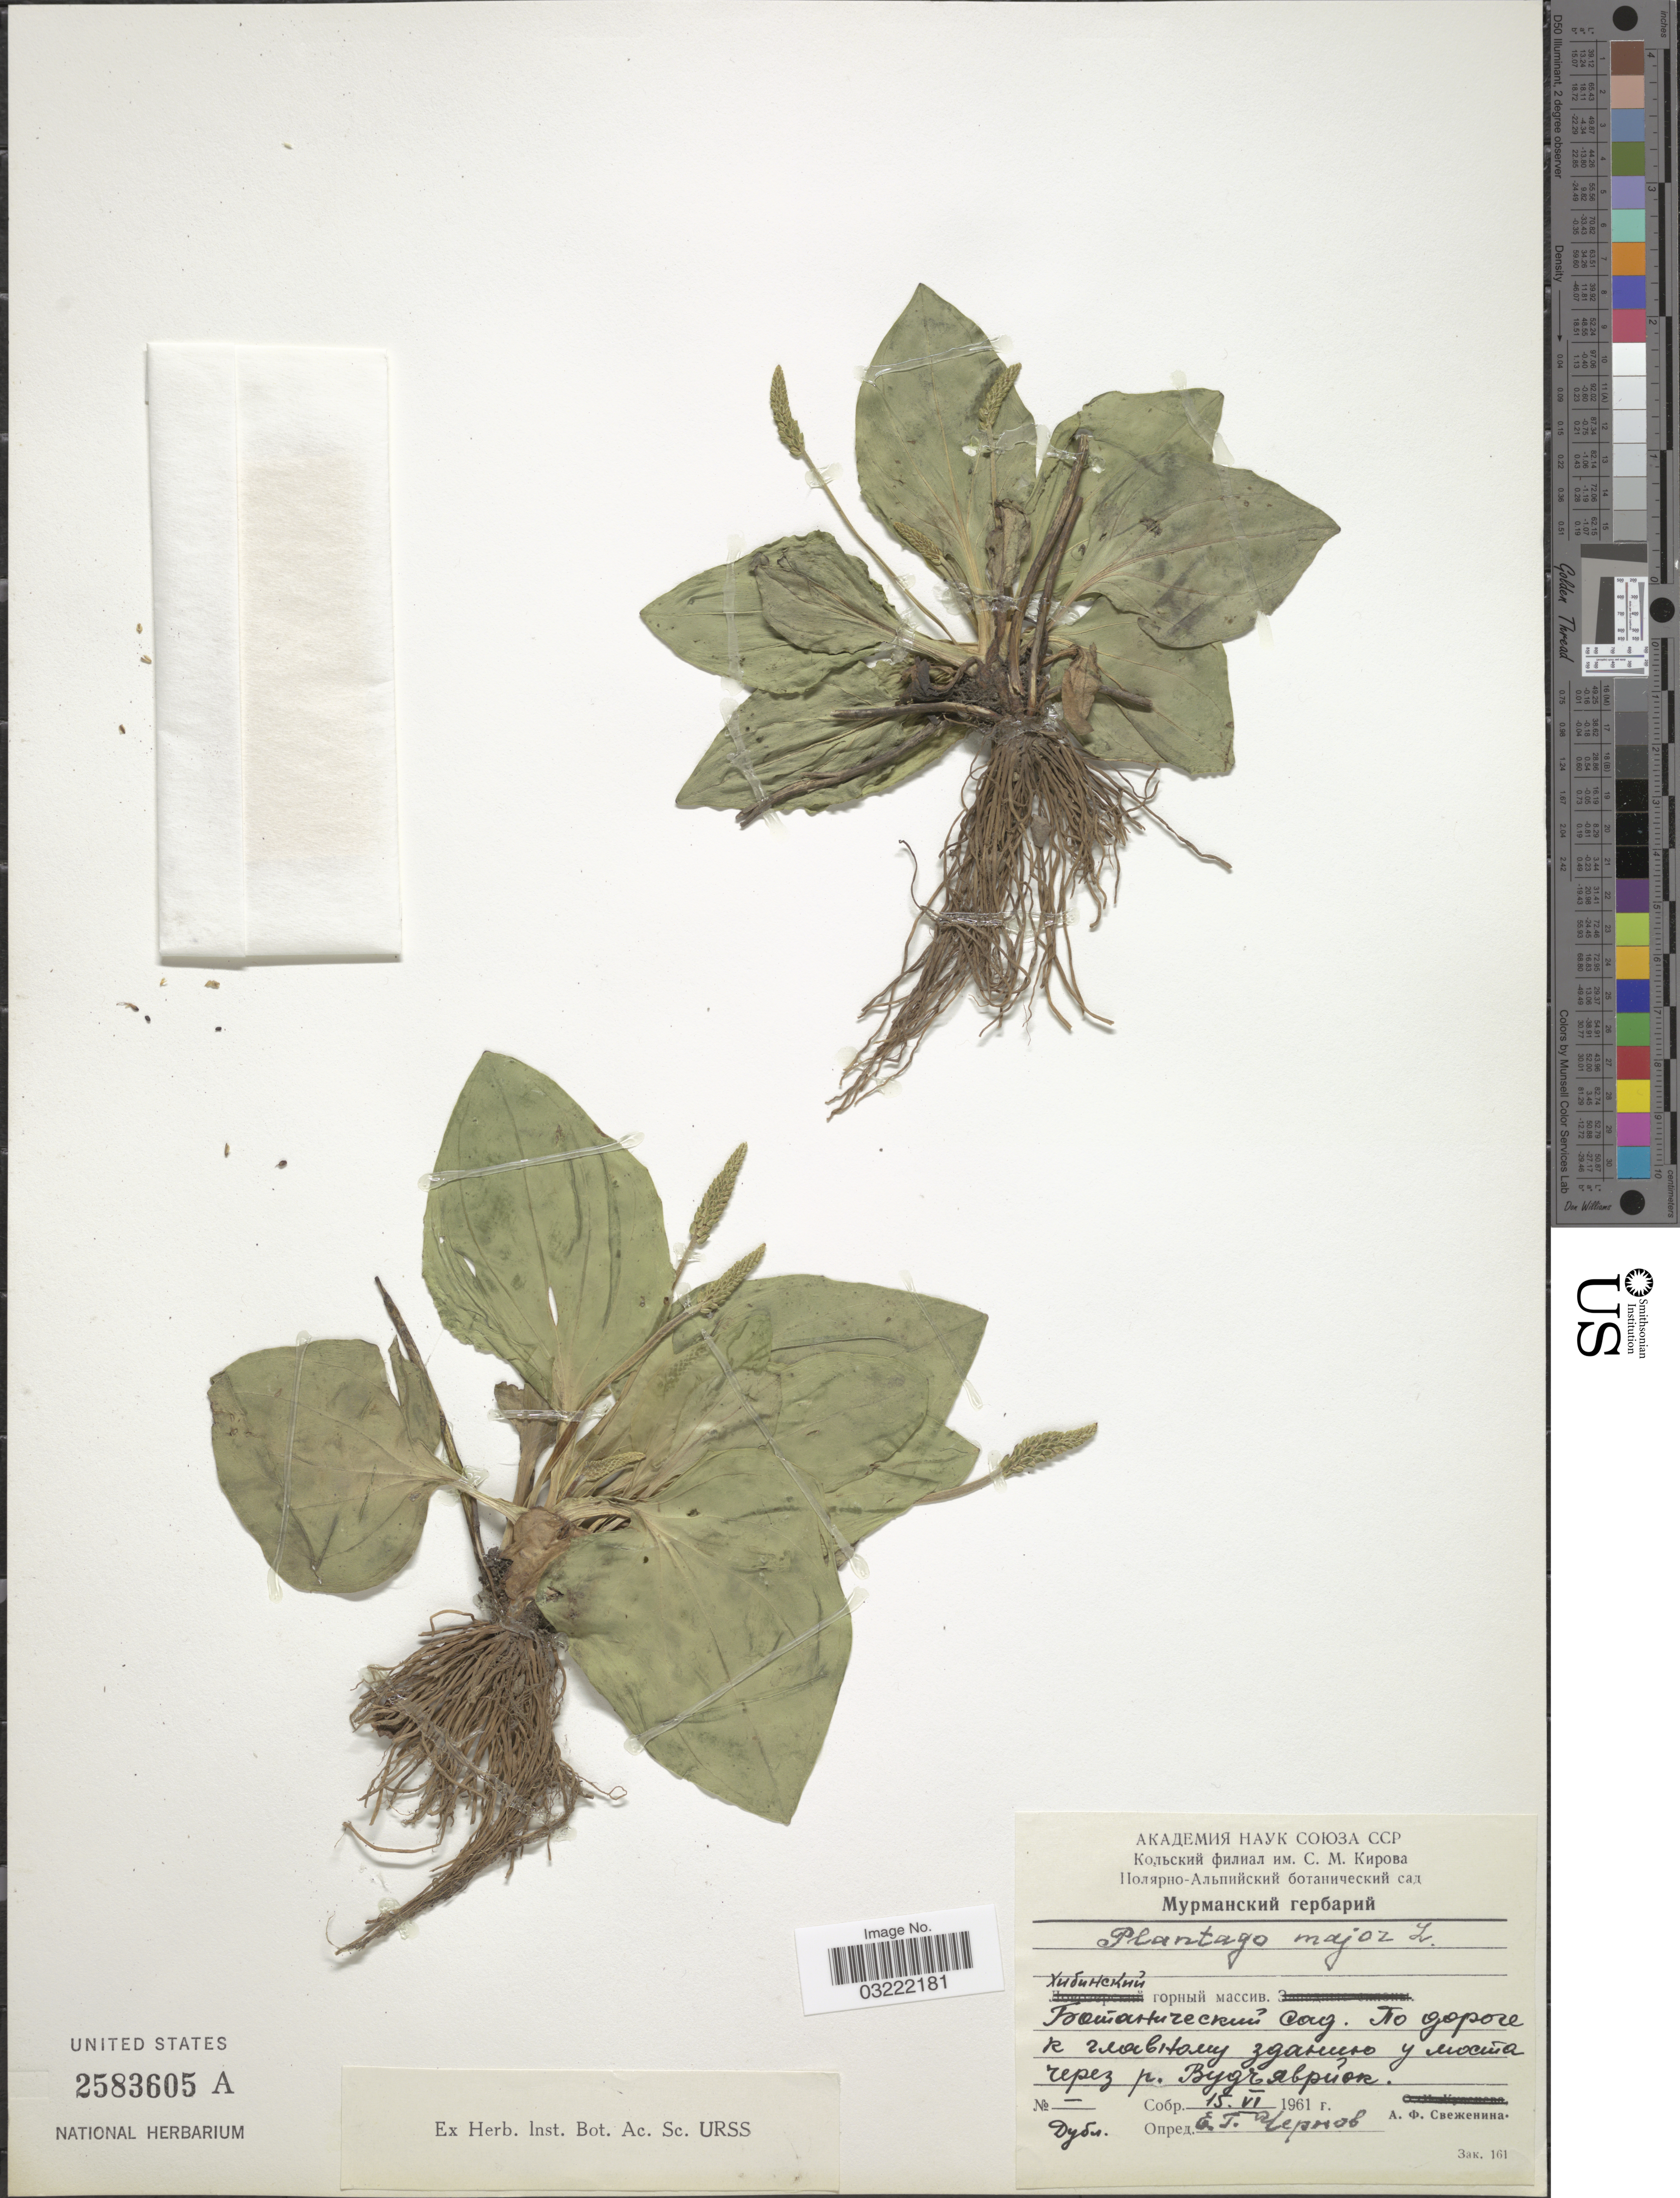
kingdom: Plantae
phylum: Tracheophyta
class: Magnoliopsida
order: Lamiales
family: Plantaginaceae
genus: Plantago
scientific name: Plantago major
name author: L.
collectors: A. Svezhenina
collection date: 1961-06-15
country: Russian Federation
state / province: Murmansk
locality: Kola Peninsula, Khibiny Massif, on road to main building near the bridge across Vudyavriok River.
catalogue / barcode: US 2583605A